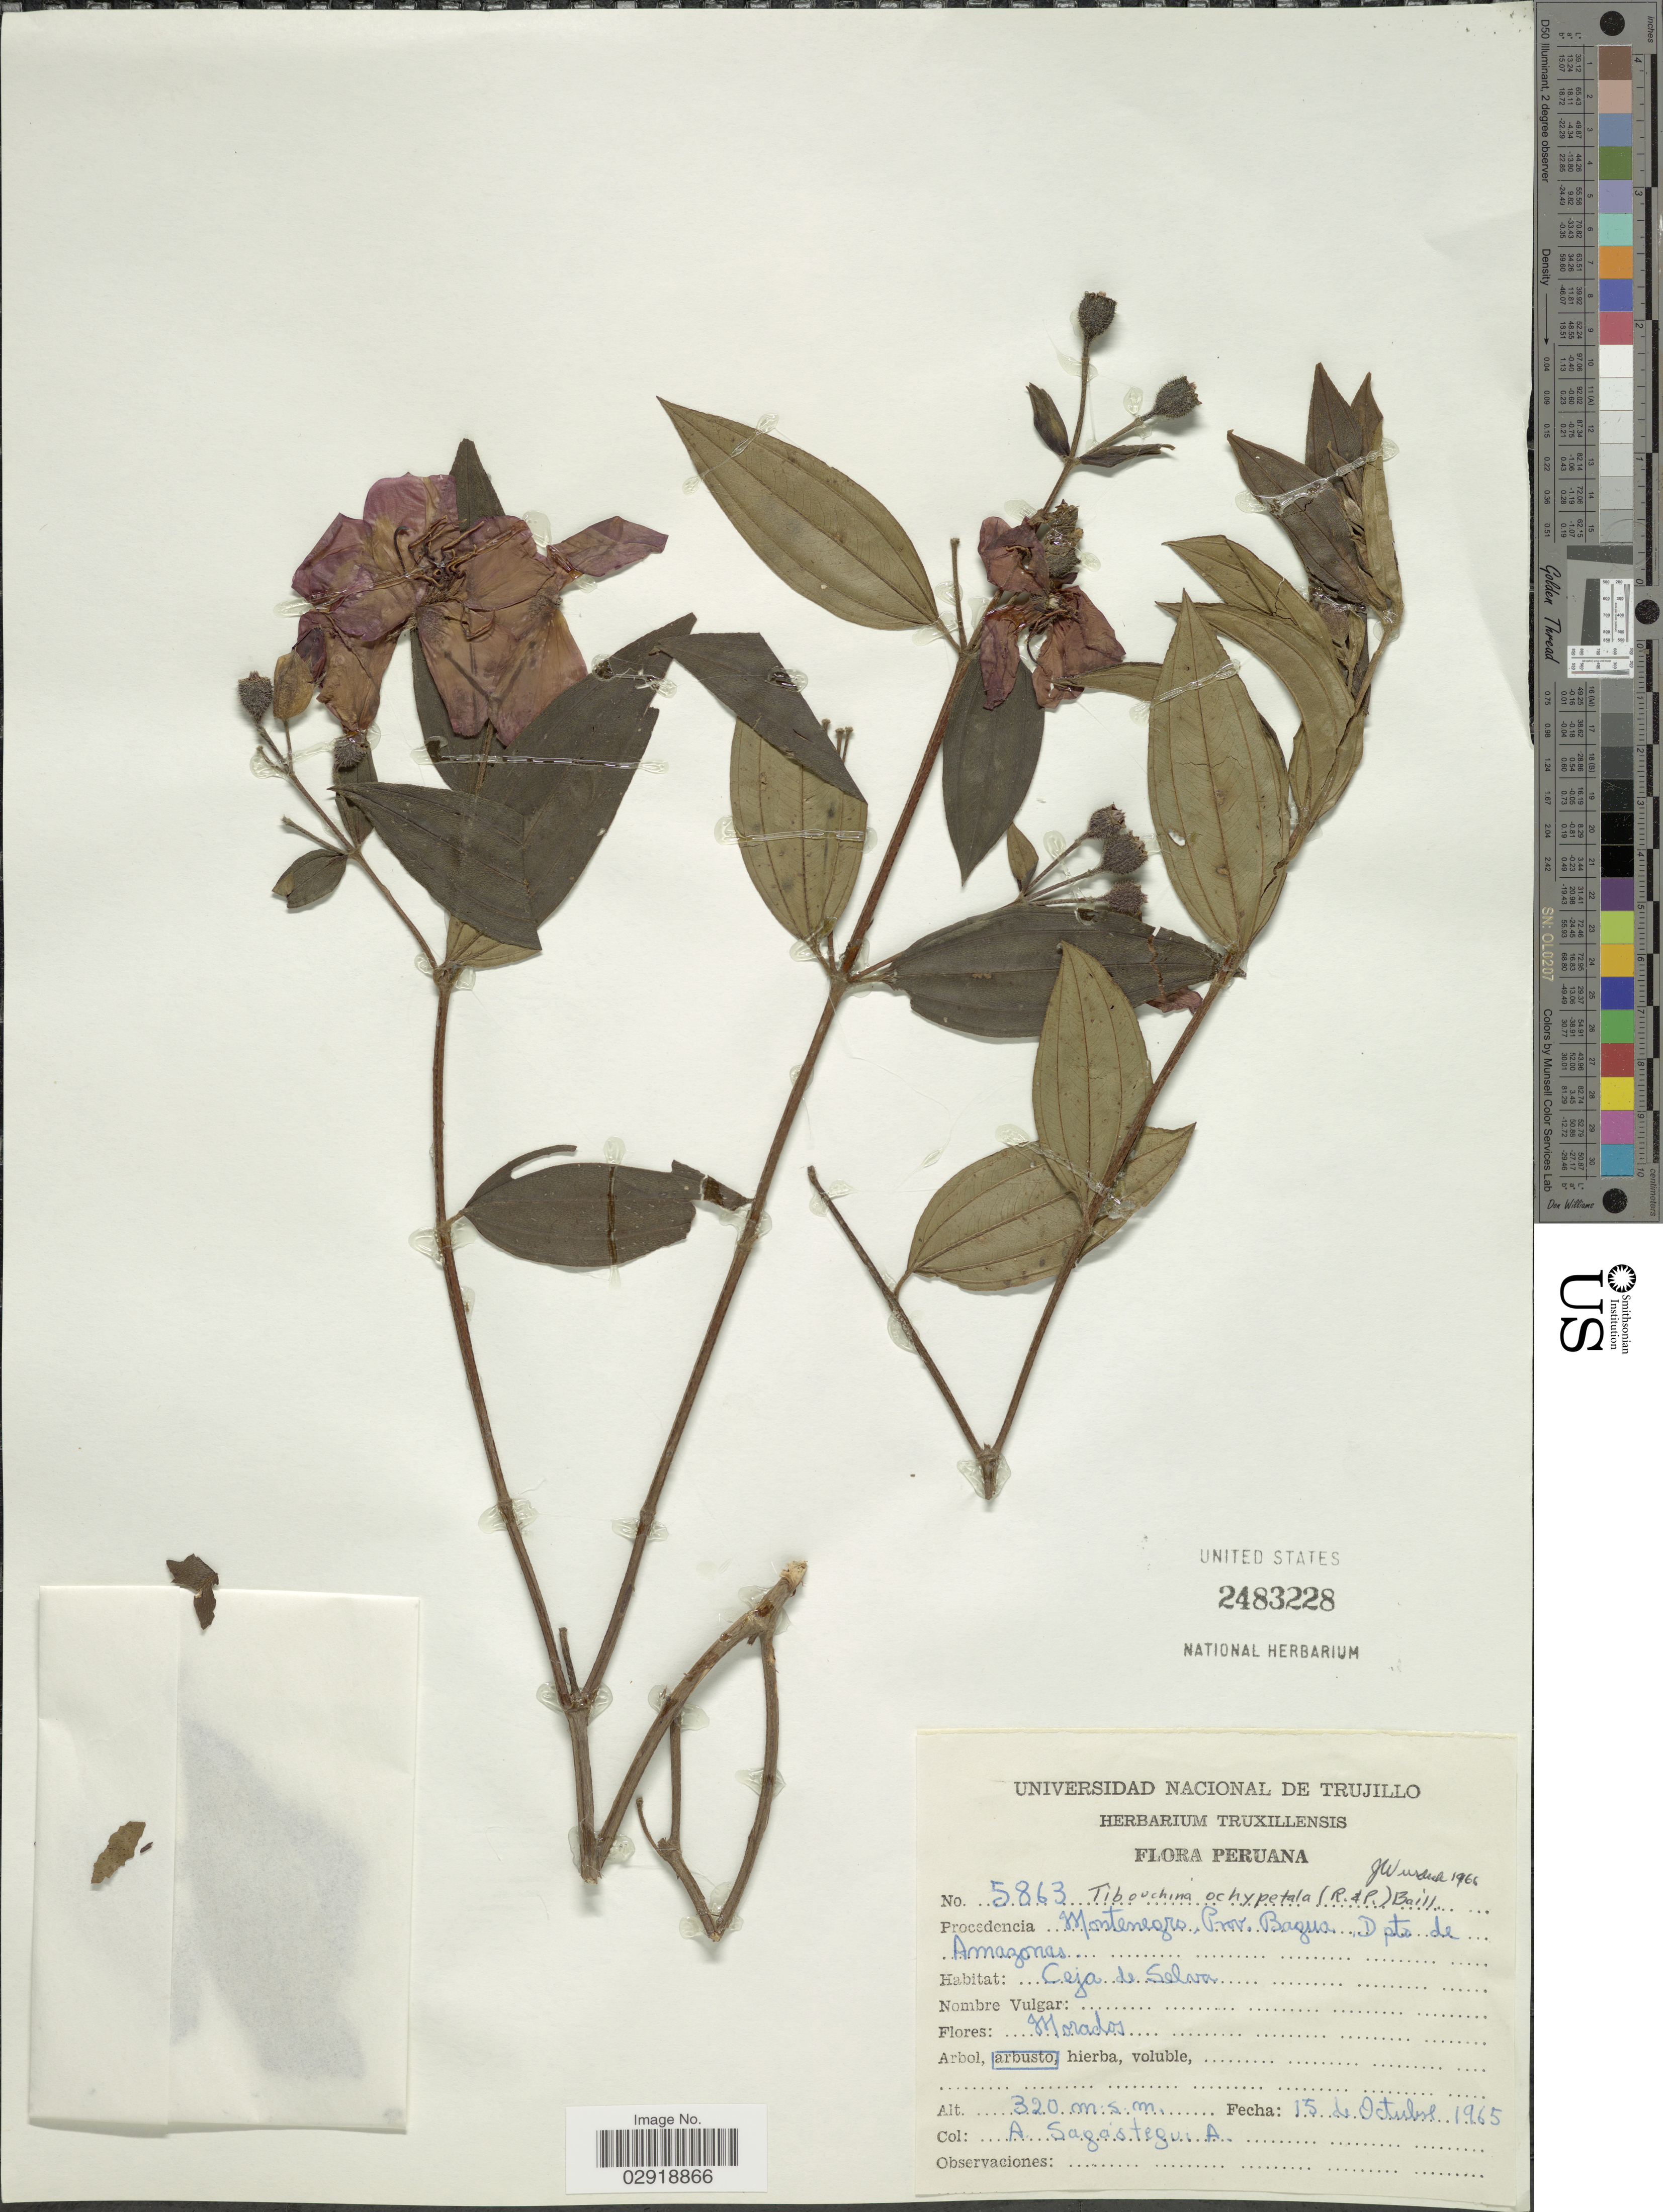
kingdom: Plantae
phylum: Tracheophyta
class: Magnoliopsida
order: Myrtales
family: Melastomataceae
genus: Pleroma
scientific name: Pleroma ochypetalum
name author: (Ruiz & Pav.) D. Don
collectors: A. Sagástegui A.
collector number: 5863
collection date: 1965-10-15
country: Peru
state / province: Amazonas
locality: Montenegro, Prov. Bagua, Dpto. de Amazonas.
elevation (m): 320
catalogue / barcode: US 2483228